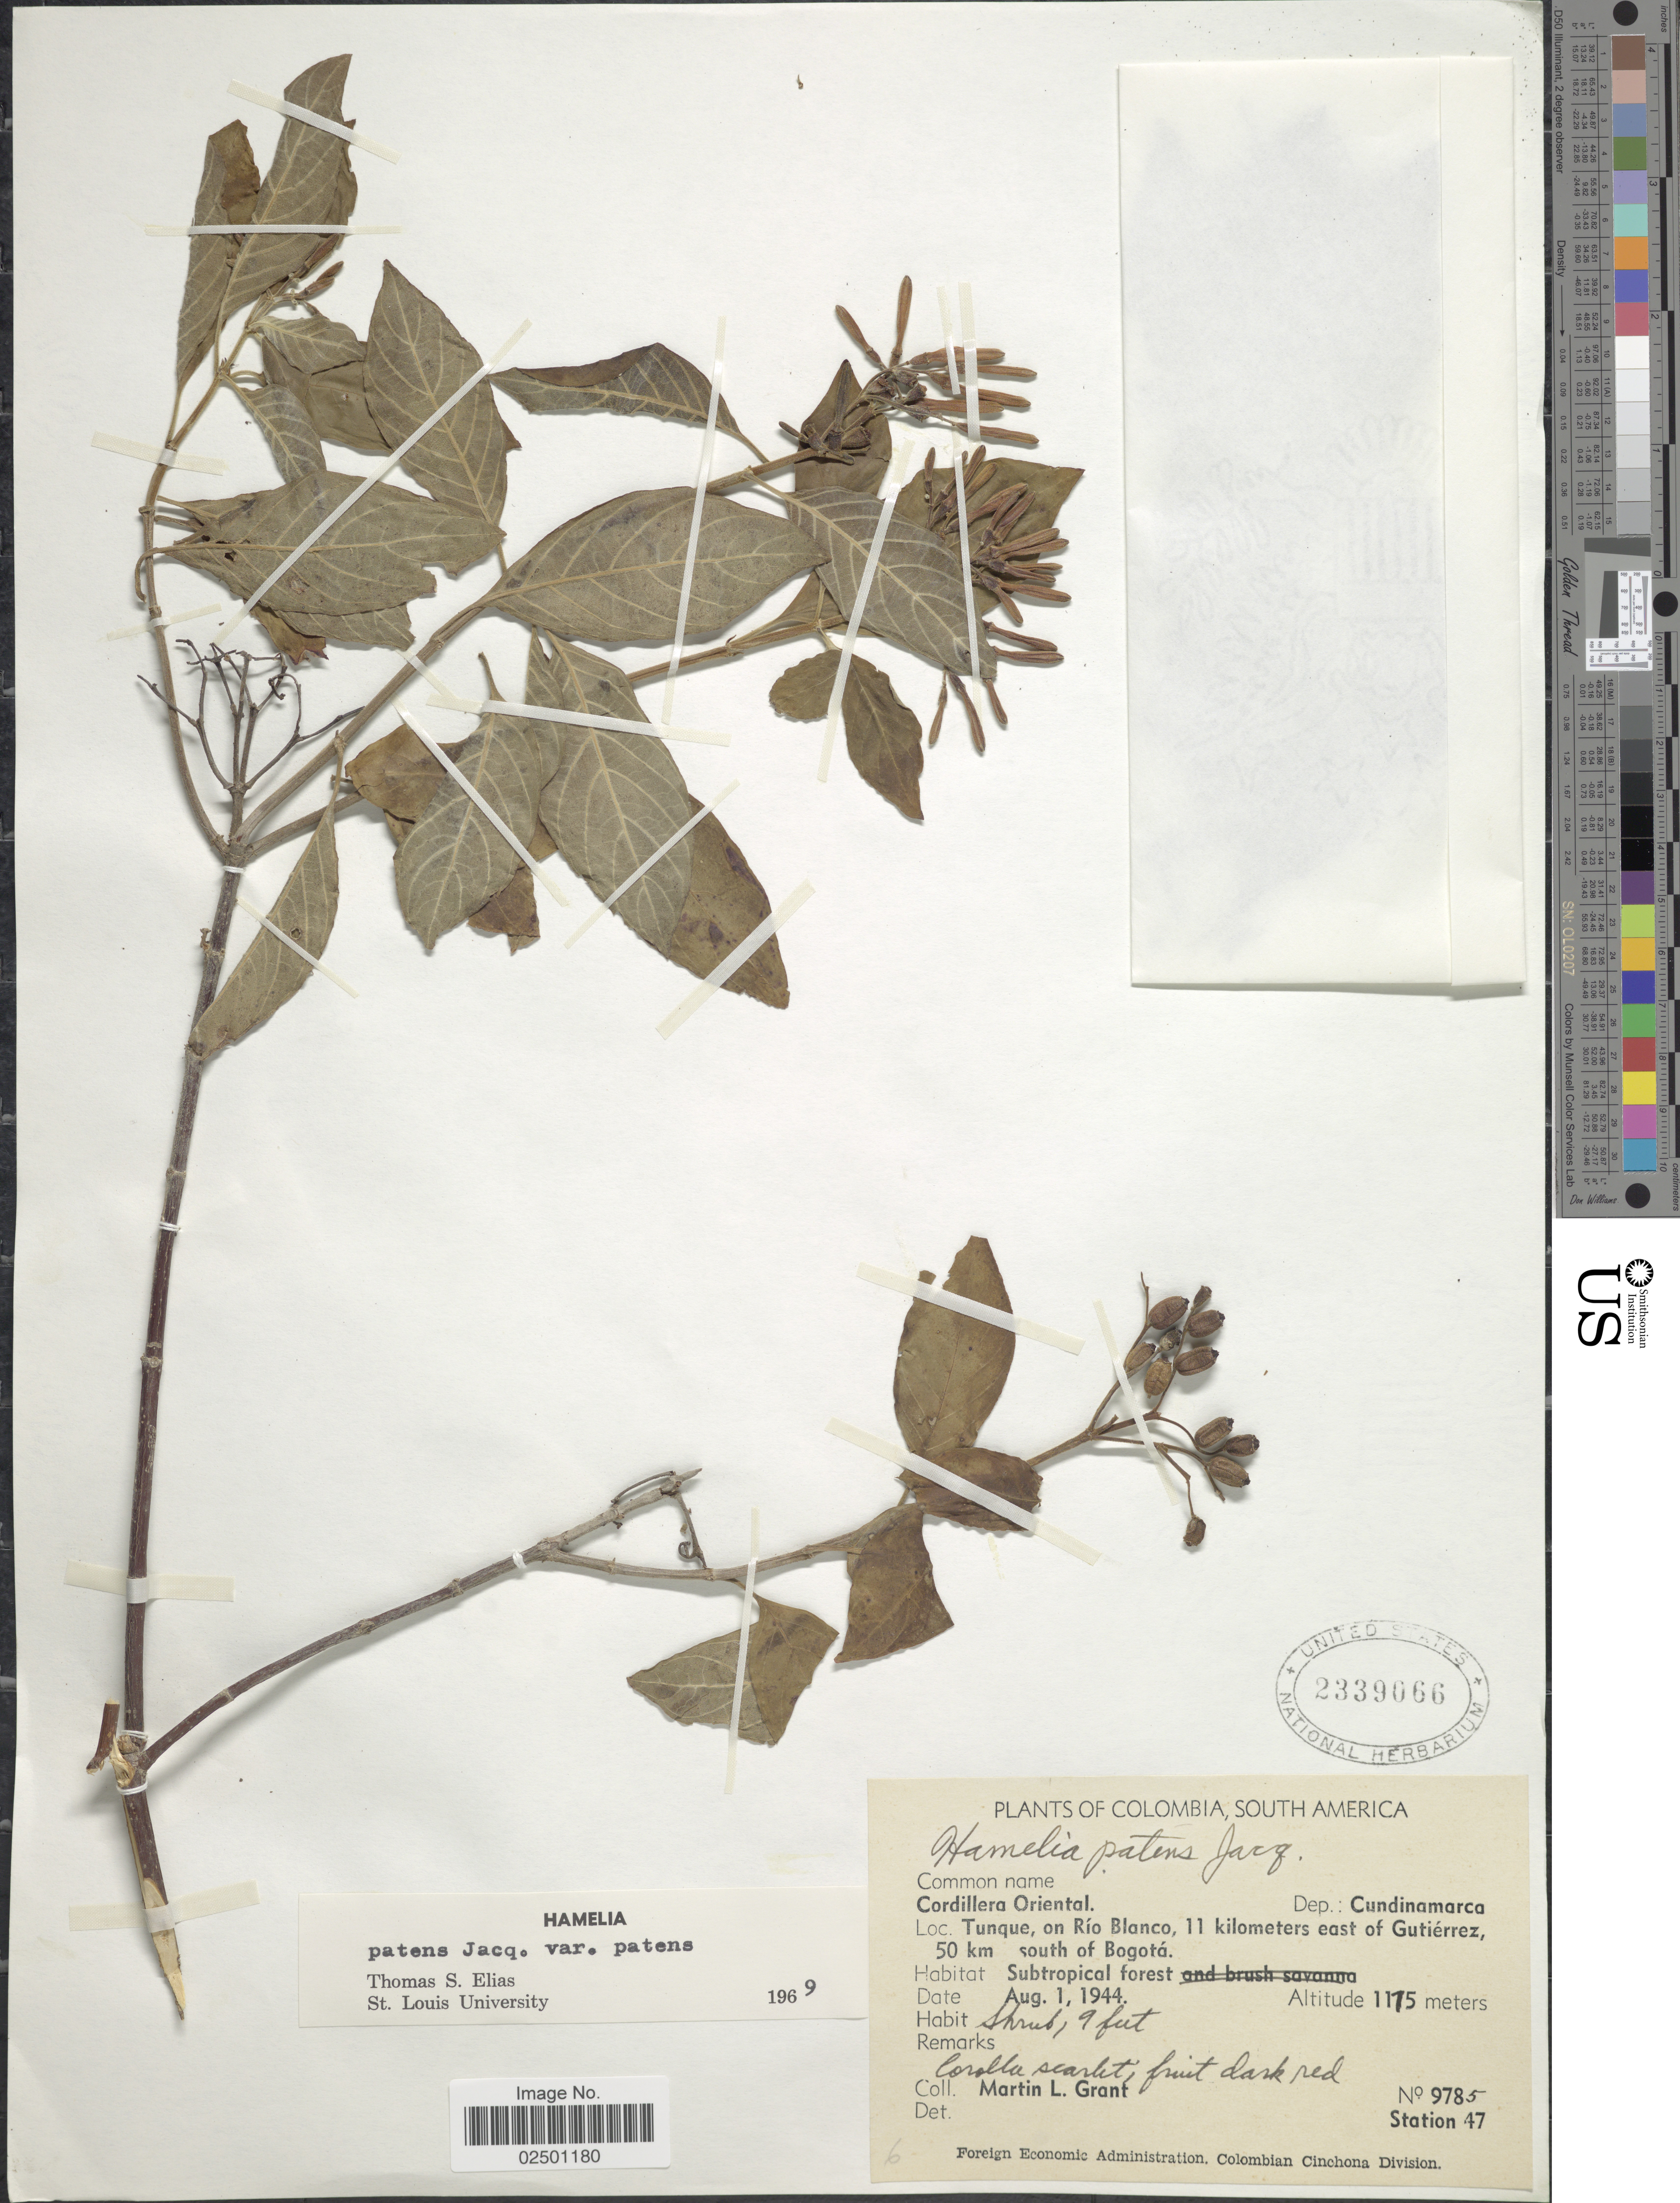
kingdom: Plantae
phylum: Tracheophyta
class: Magnoliopsida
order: Gentianales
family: Rubiaceae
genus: Hamelia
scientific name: Hamelia patens var. patens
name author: Jacq.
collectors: M. L. Grant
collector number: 9785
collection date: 1944-08-01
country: Colombia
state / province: Cundinamarca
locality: Cordillera Oriental. Tunque, on Rio Blanco, 11 kilometers east of Gutierrez, 50 km south of Bogota.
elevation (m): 1175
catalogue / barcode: US 2339066